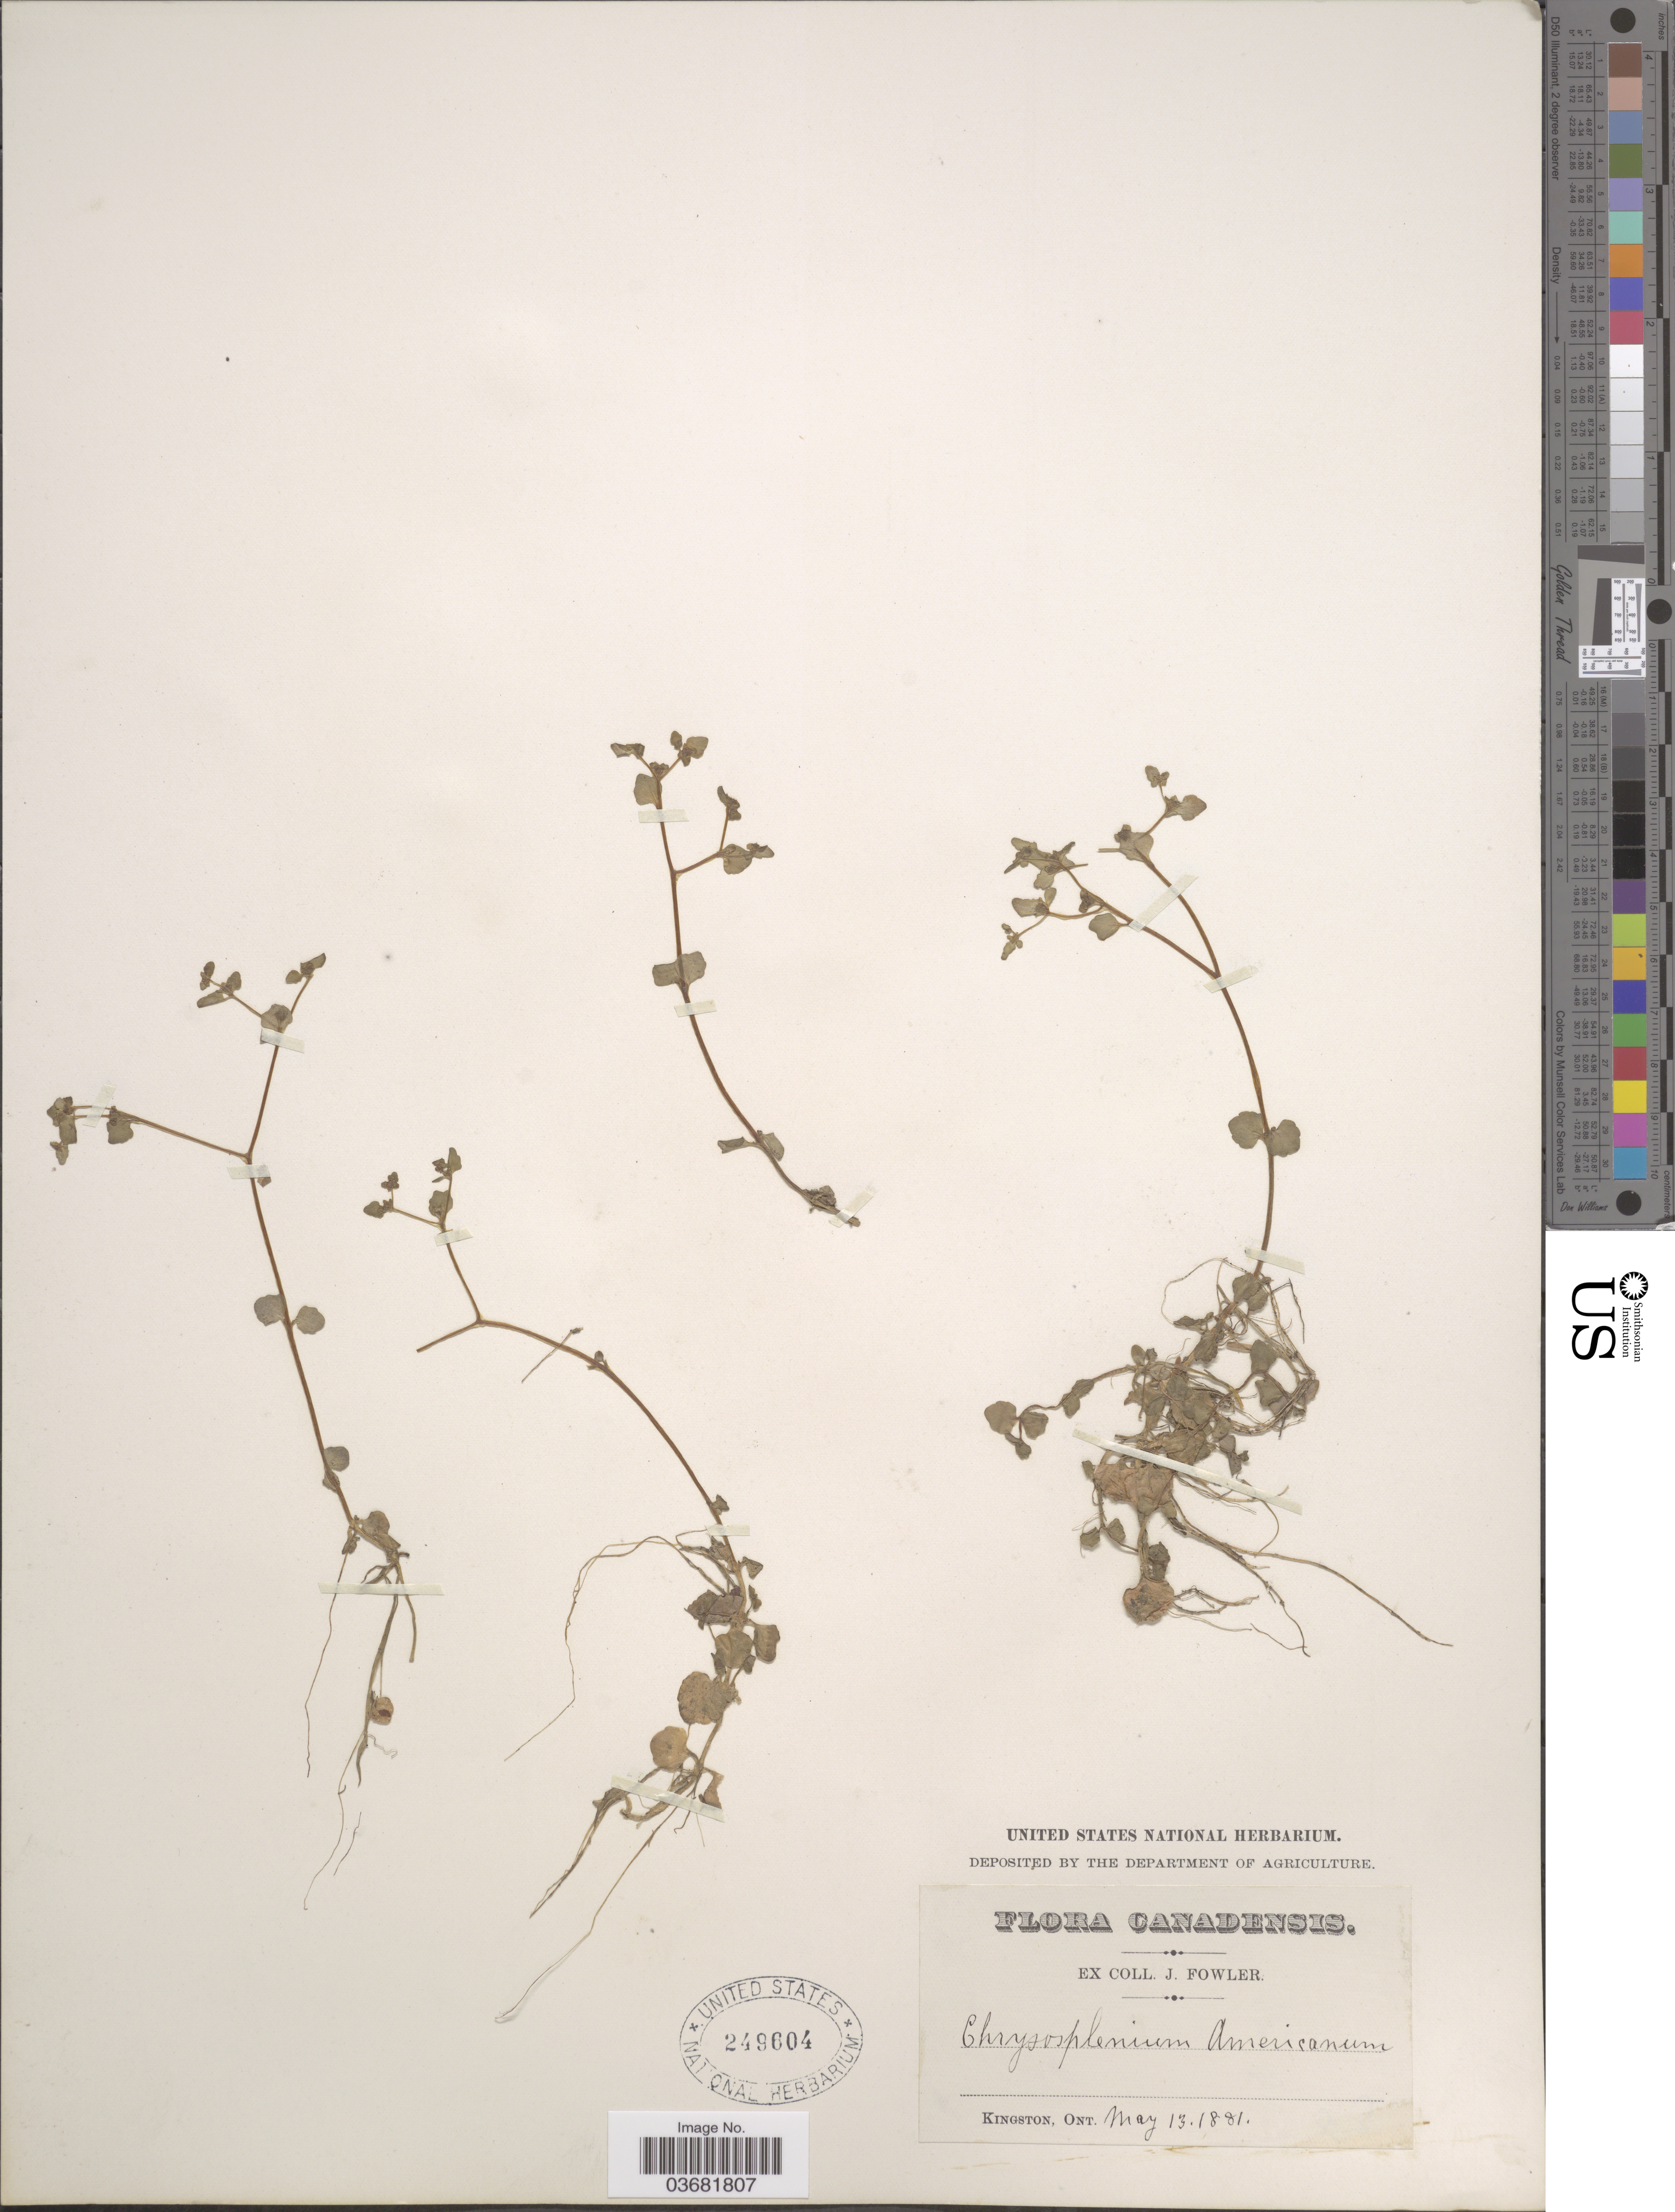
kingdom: Plantae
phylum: Tracheophyta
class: Magnoliopsida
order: Saxifragales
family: Saxifragaceae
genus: Chrysosplenium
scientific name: Chrysosplenium americanum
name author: Schwein.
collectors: J. Fowler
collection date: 1881-05-13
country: Canada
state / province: Ontario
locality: Canadensis. Kingston.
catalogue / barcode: US 249604